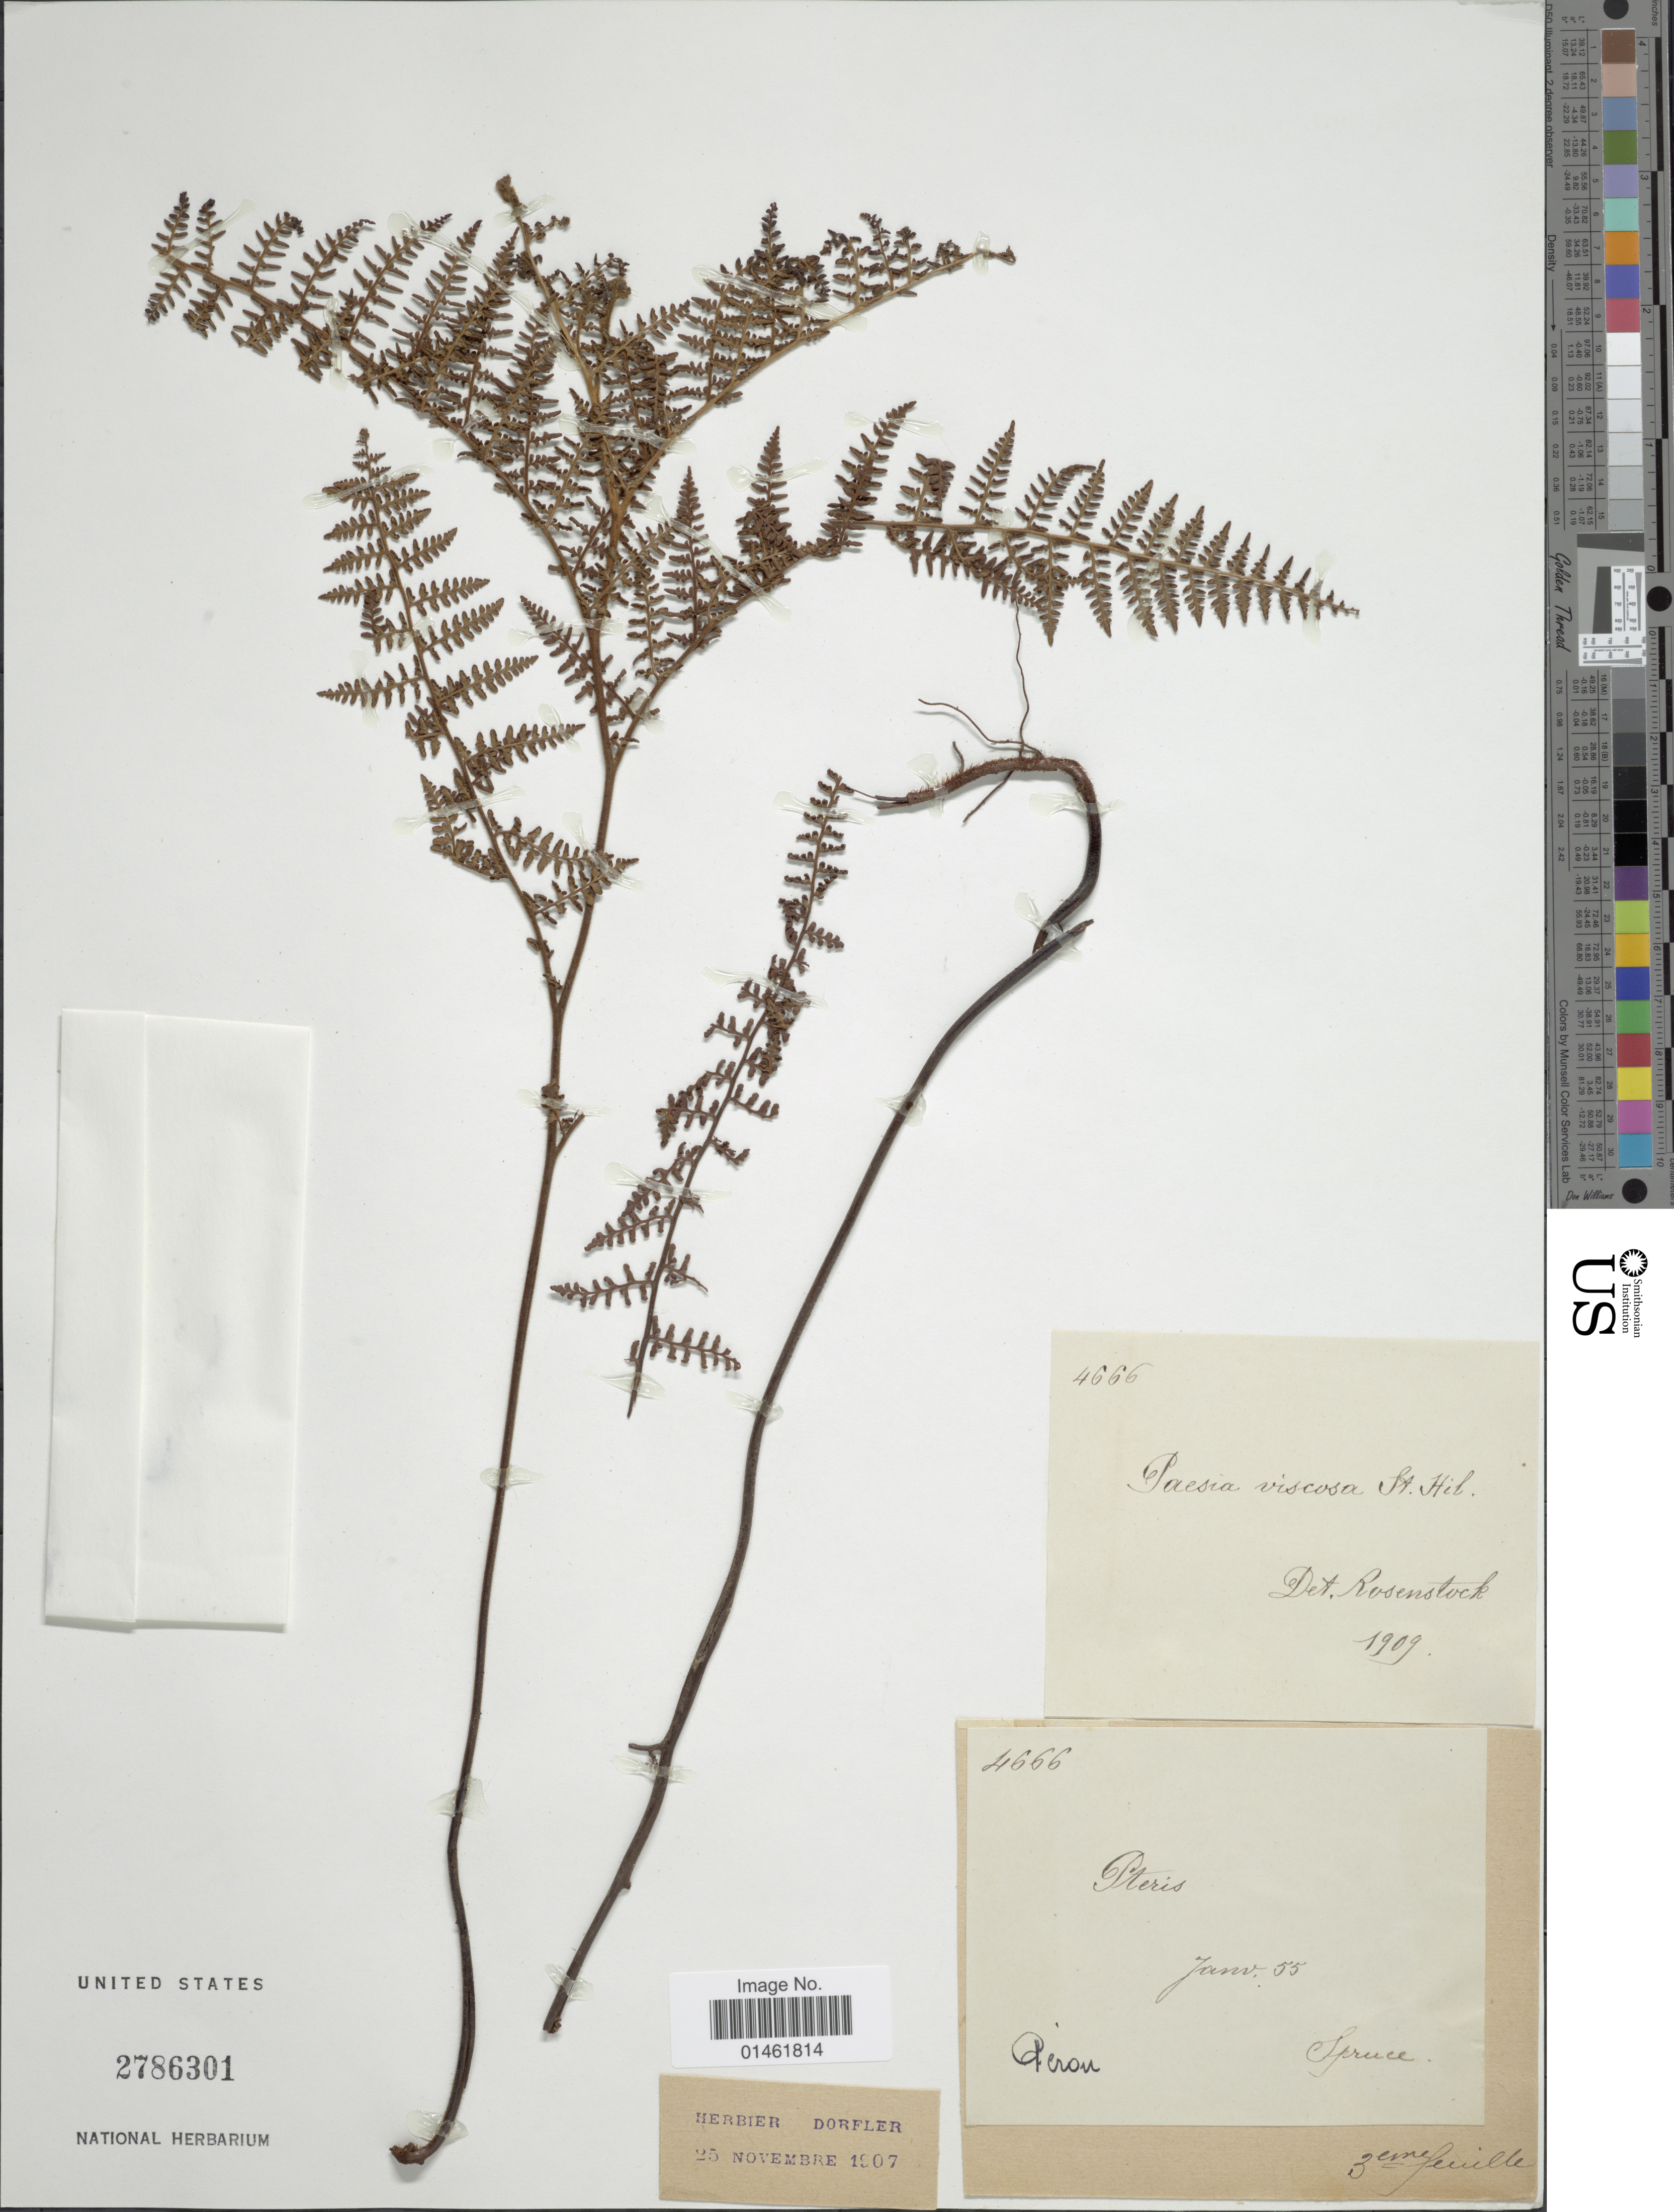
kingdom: Plantae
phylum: Tracheophyta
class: Polypodiopsida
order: Polypodiales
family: Dennstaedtiaceae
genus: Paesia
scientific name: Paesia glandulosa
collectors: -. Spruce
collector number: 4666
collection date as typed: Transcribed d/m/y: /1/55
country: Peru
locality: Perou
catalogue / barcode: US 2786301